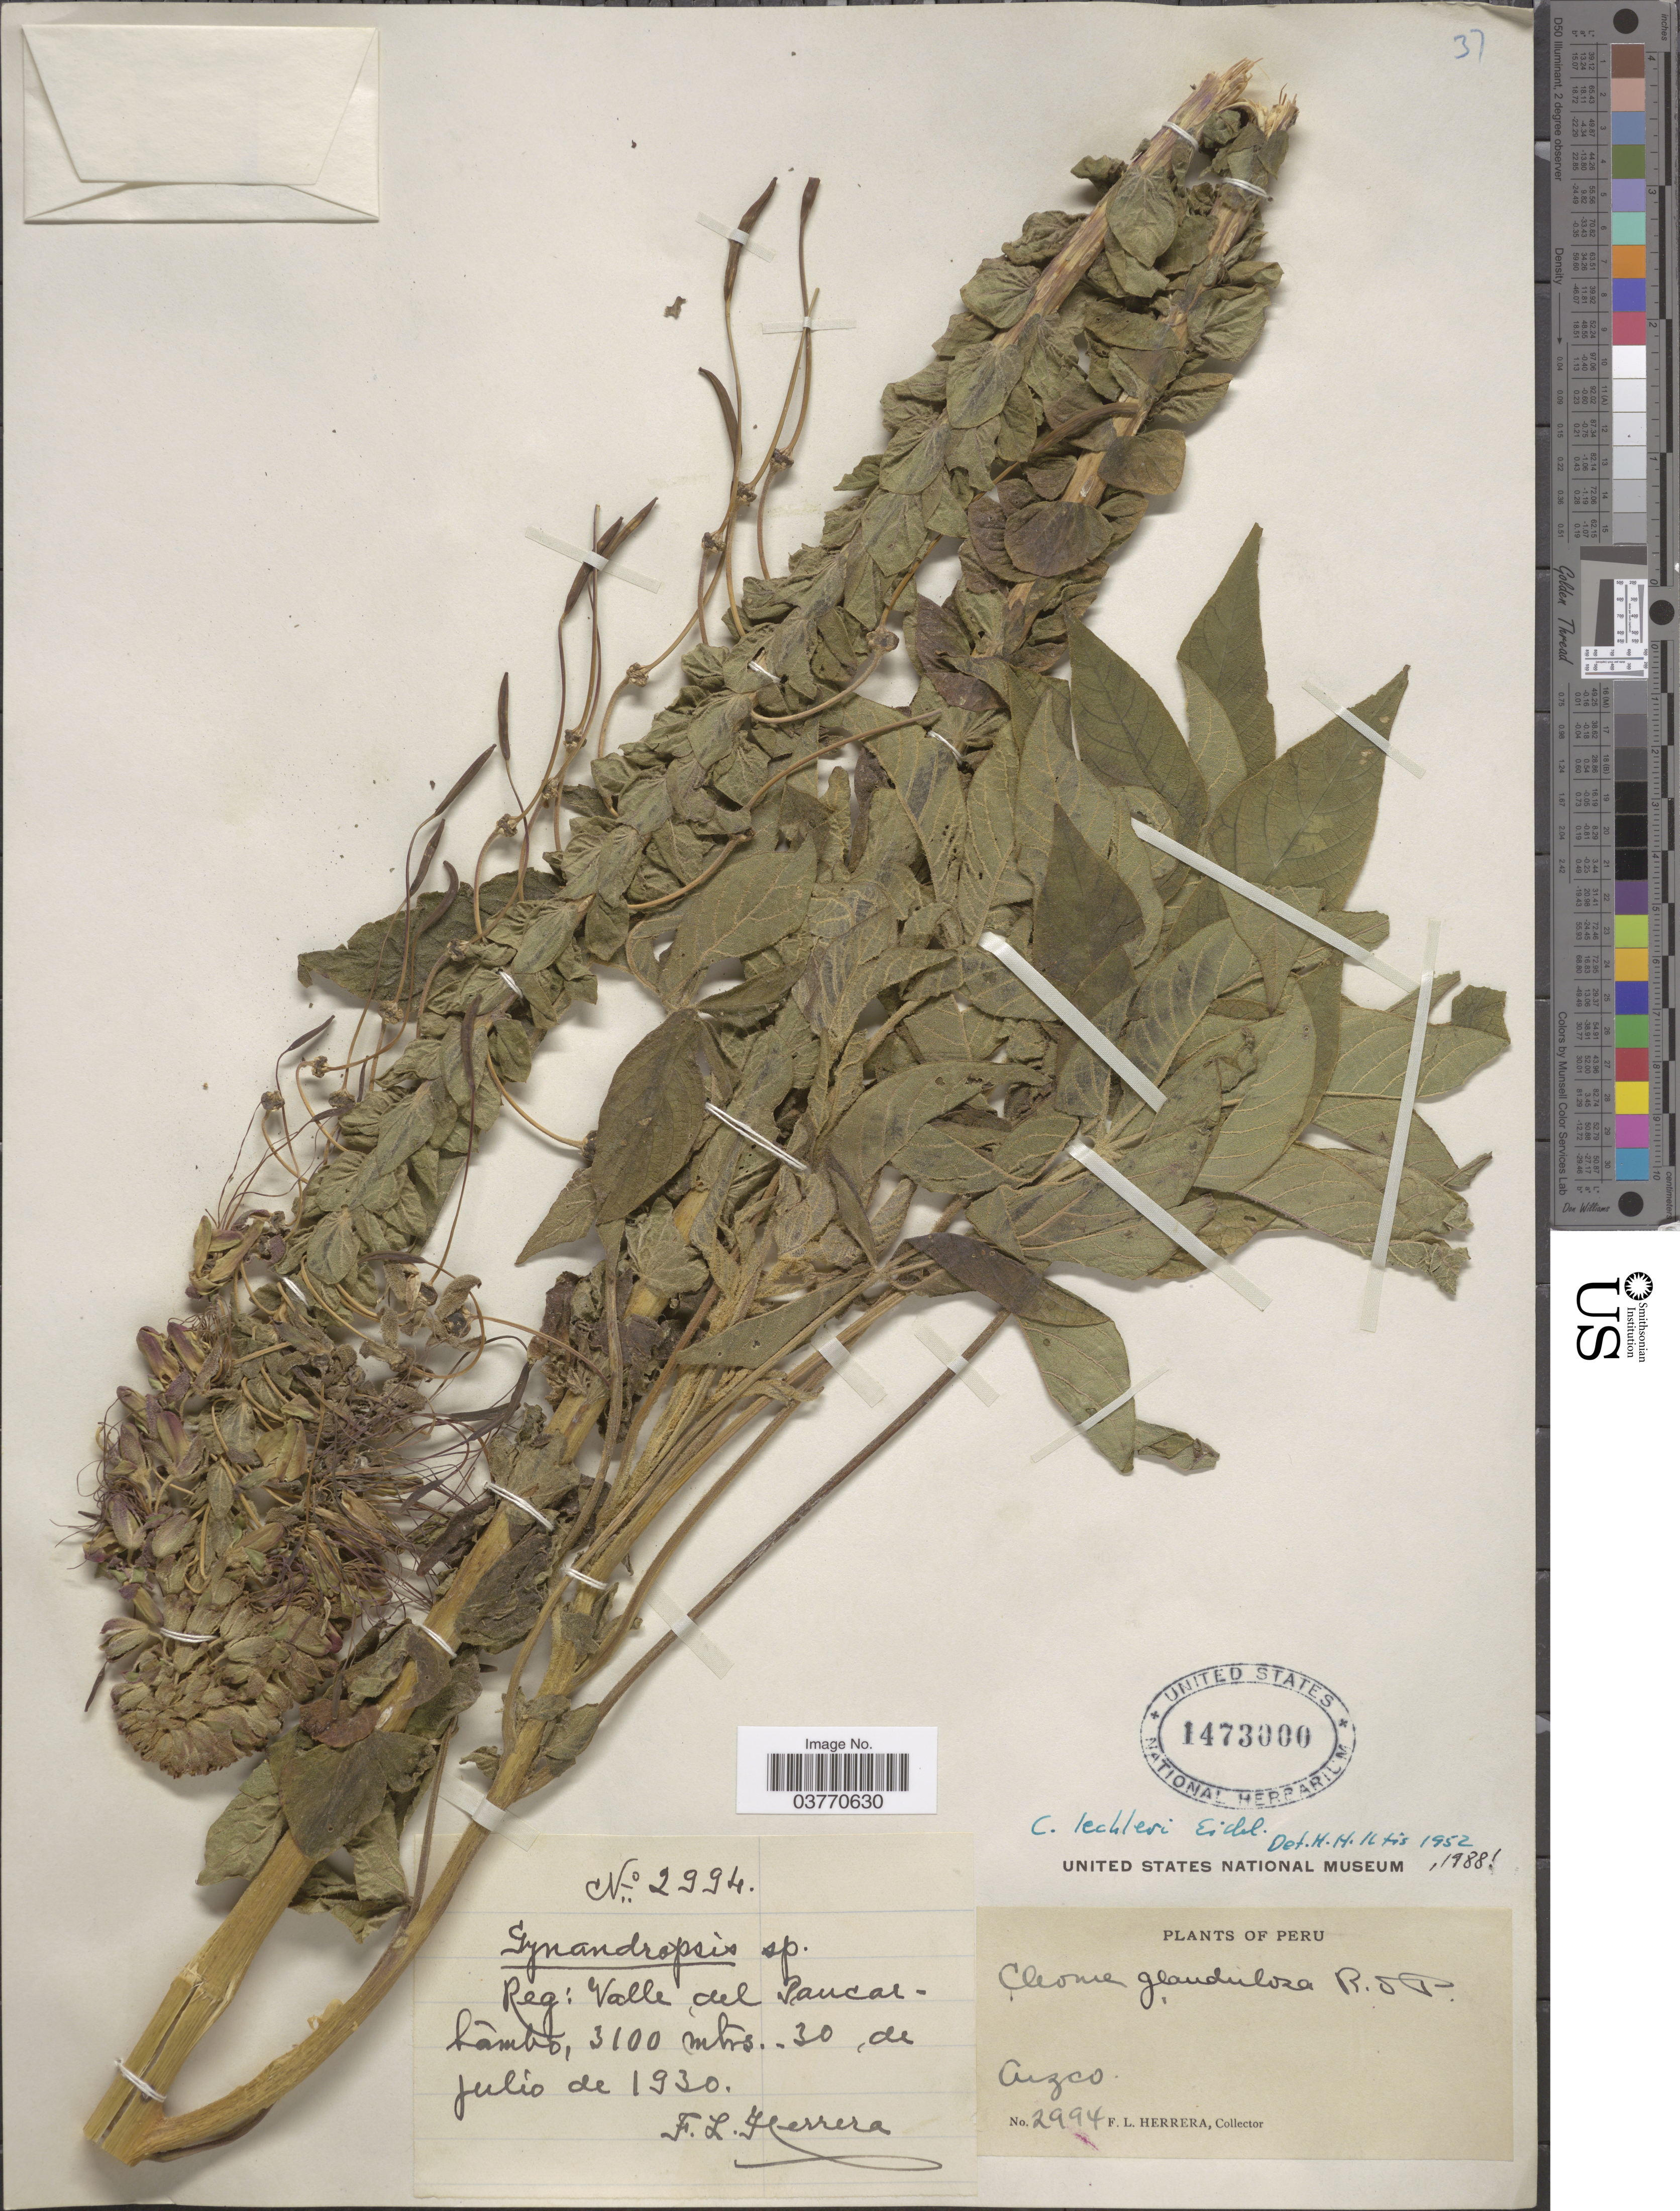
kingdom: Plantae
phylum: Tracheophyta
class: Magnoliopsida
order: Brassicales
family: Cleomaceae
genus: Andinocleome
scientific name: Andinocleome lechleri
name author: (Eichler) Iltis & Cochrane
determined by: Strong, M. T., (US), Smithsonian Institution - National Museum of Natural History (UNITED STATES)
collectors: F. L. Herrera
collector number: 2994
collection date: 1930-07-30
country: Peru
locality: Reg: Valle del Paucartámbo. Cuzco.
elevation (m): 3100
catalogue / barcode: US 1473000